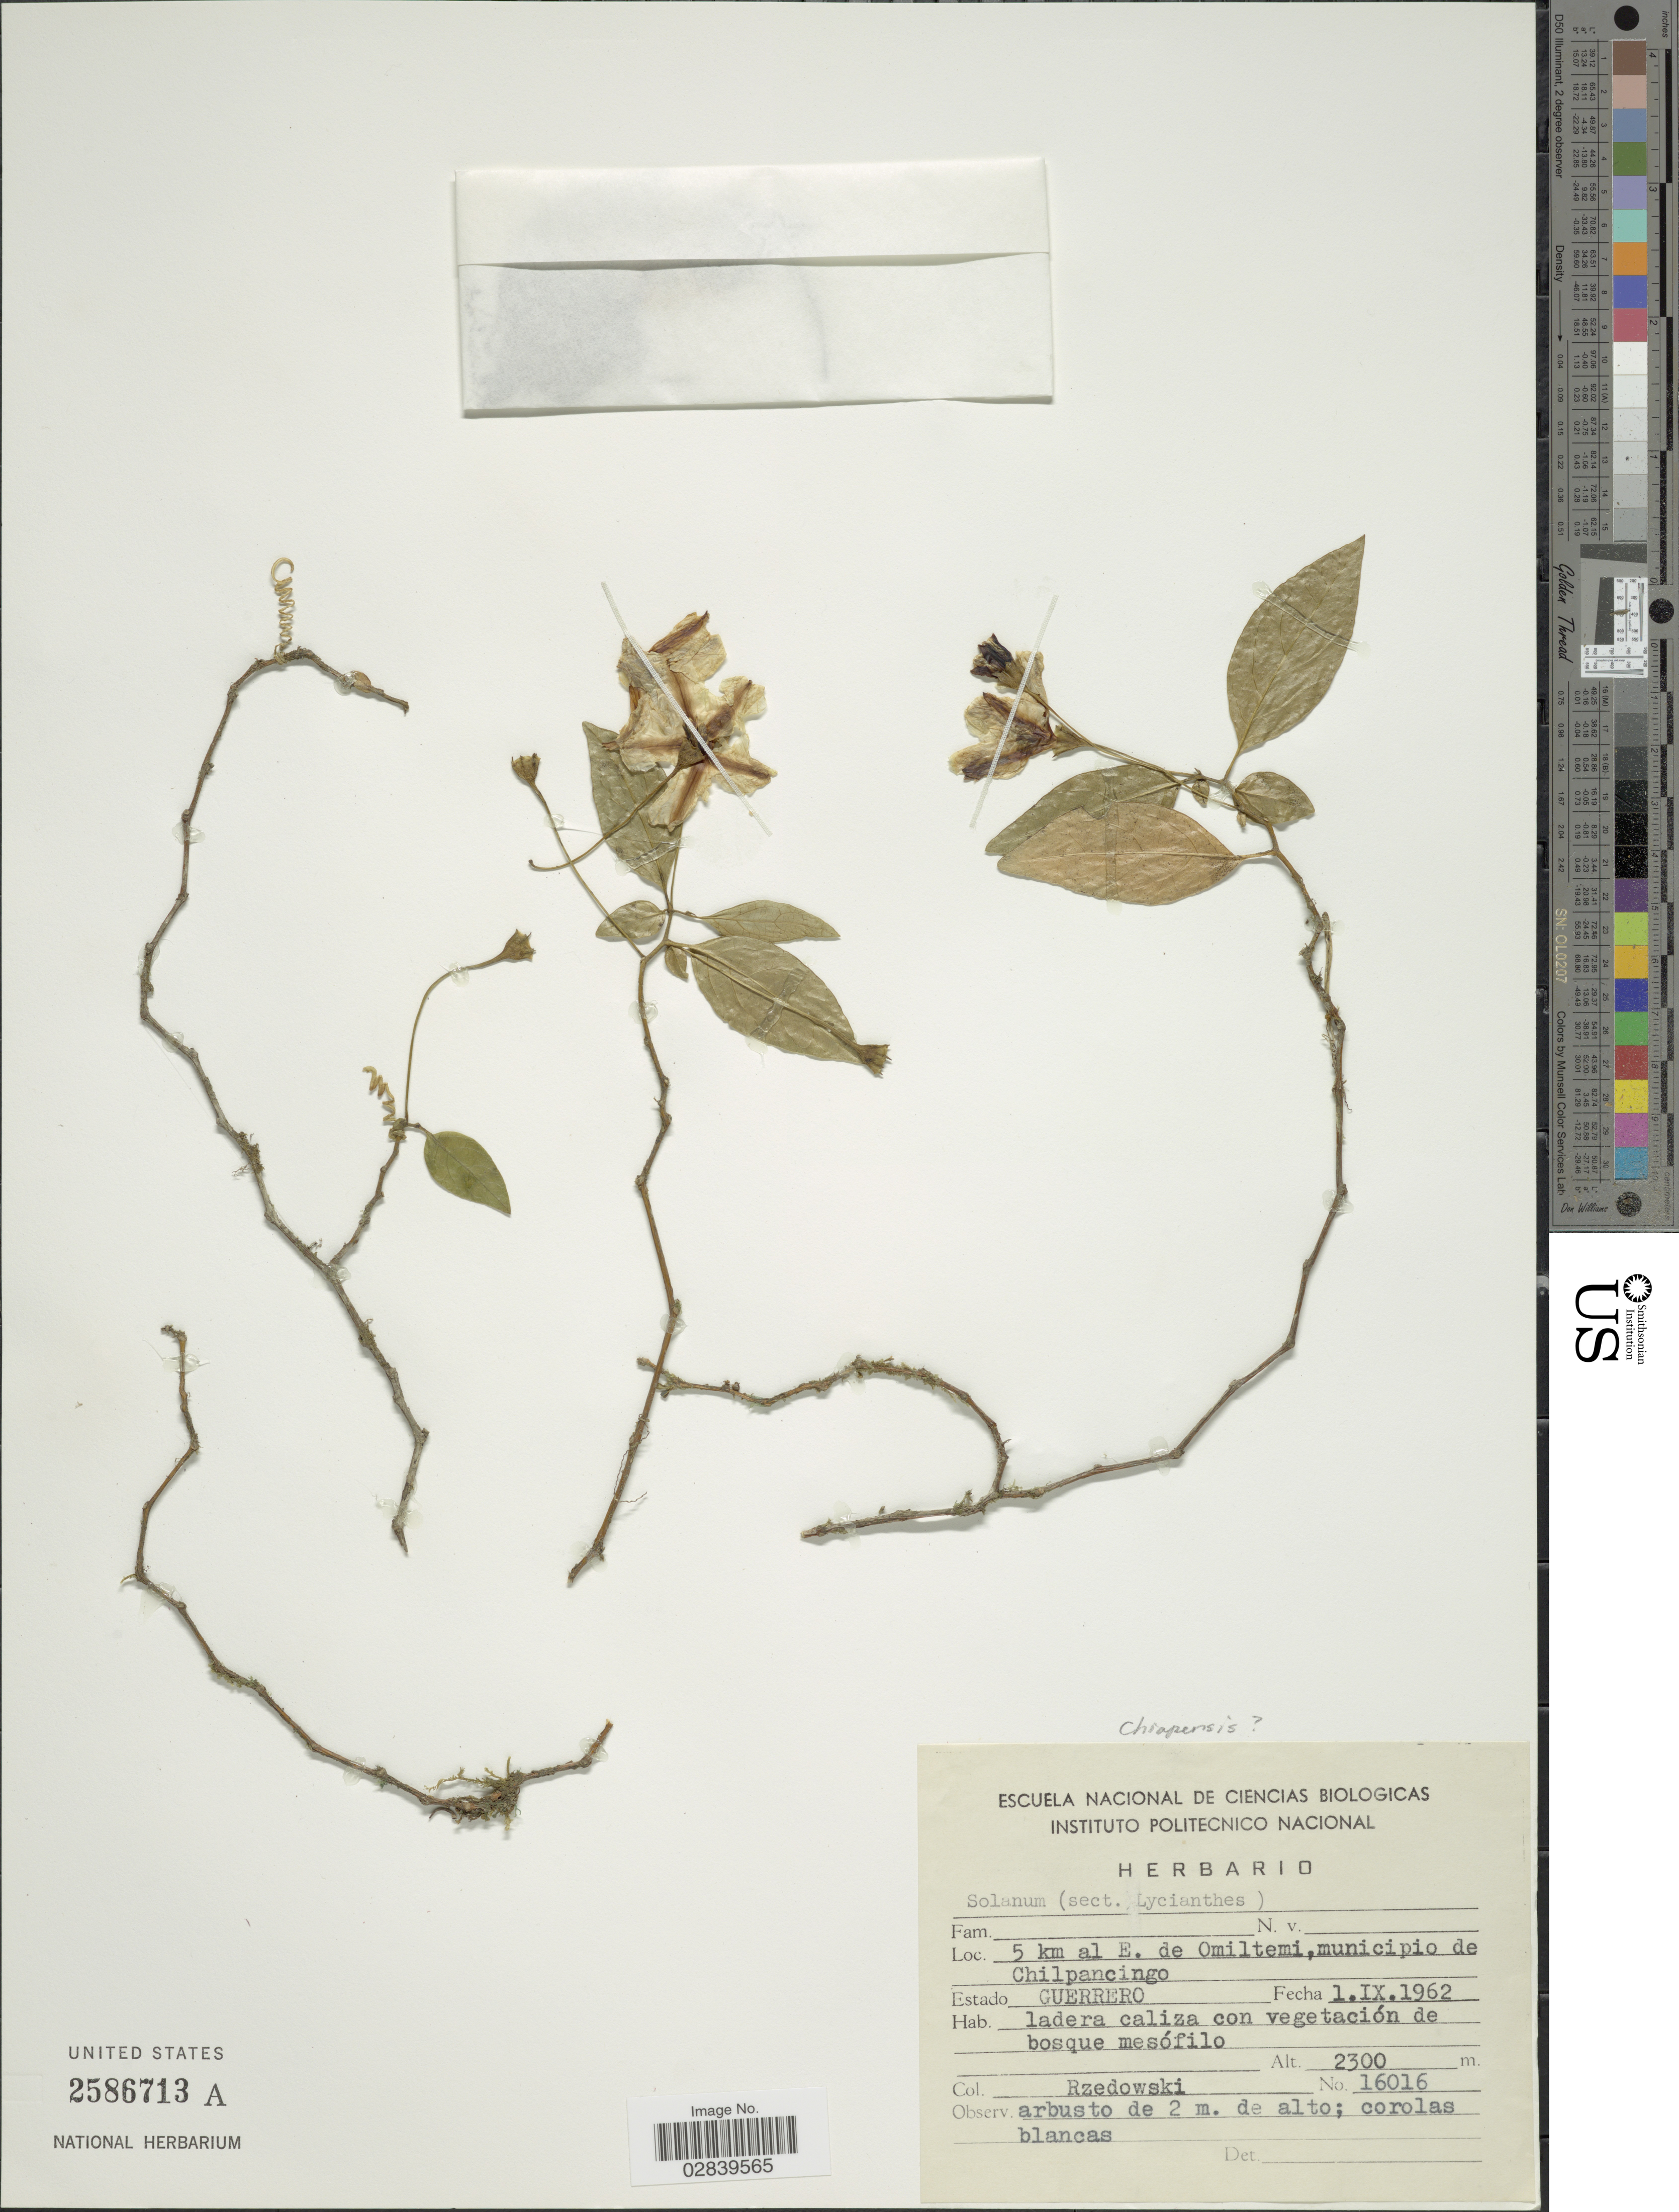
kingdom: Plantae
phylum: Tracheophyta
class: Magnoliopsida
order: Solanales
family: Solanaceae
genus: Lycianthes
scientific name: Lycianthes chiapensis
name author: (Brandegee) Standl.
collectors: Rzedowski, --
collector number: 16016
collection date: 1962-09-01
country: Mexico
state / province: Guerrero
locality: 5 km al E. de Omiltemi, municipio de Chilpancingo.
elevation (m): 2300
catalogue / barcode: US 2586713A